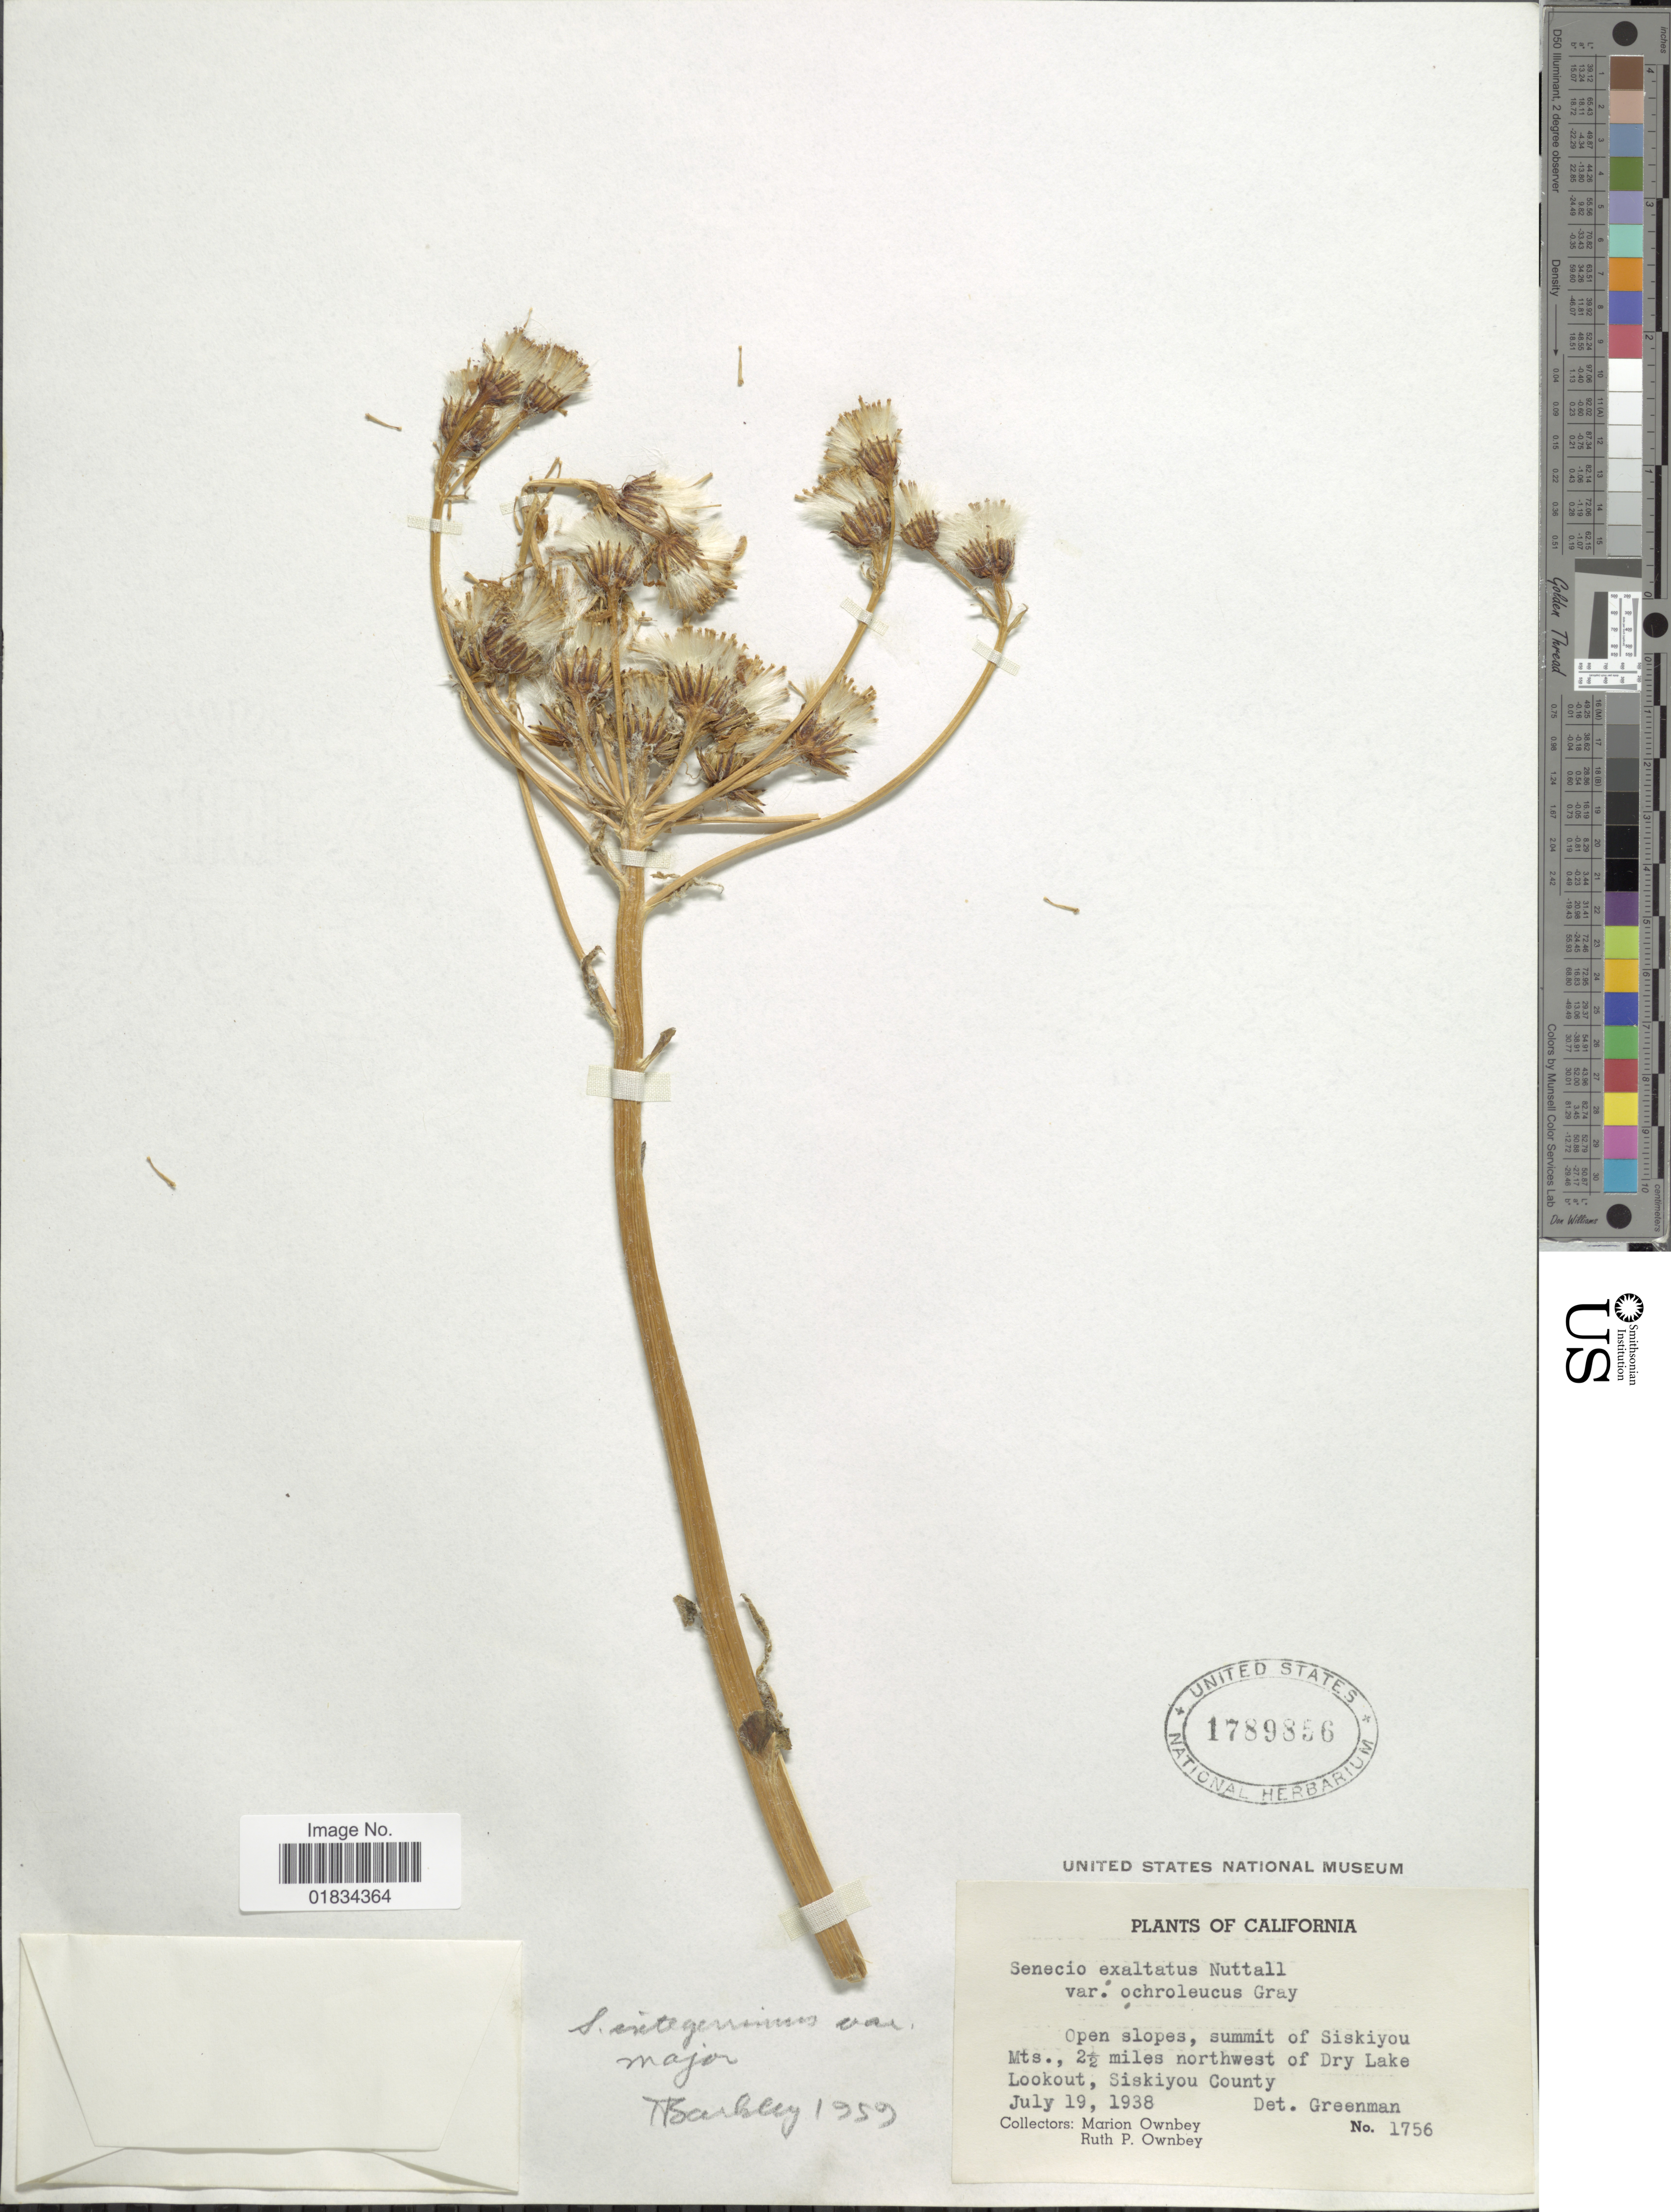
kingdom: Plantae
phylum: Tracheophyta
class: Magnoliopsida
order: Asterales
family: Asteraceae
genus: Senecio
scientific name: Senecio integerrimus var. major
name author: (A. Gray) Cronq.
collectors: F. M. Ownbey & R. Ownbey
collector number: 1756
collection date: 1938-07-19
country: United States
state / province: California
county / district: Siskiyou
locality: Summit of Siskiyou Mts., 2 1/2 miles northwest of Dry Lake Lookout, Siskiyou County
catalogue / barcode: US 1789856